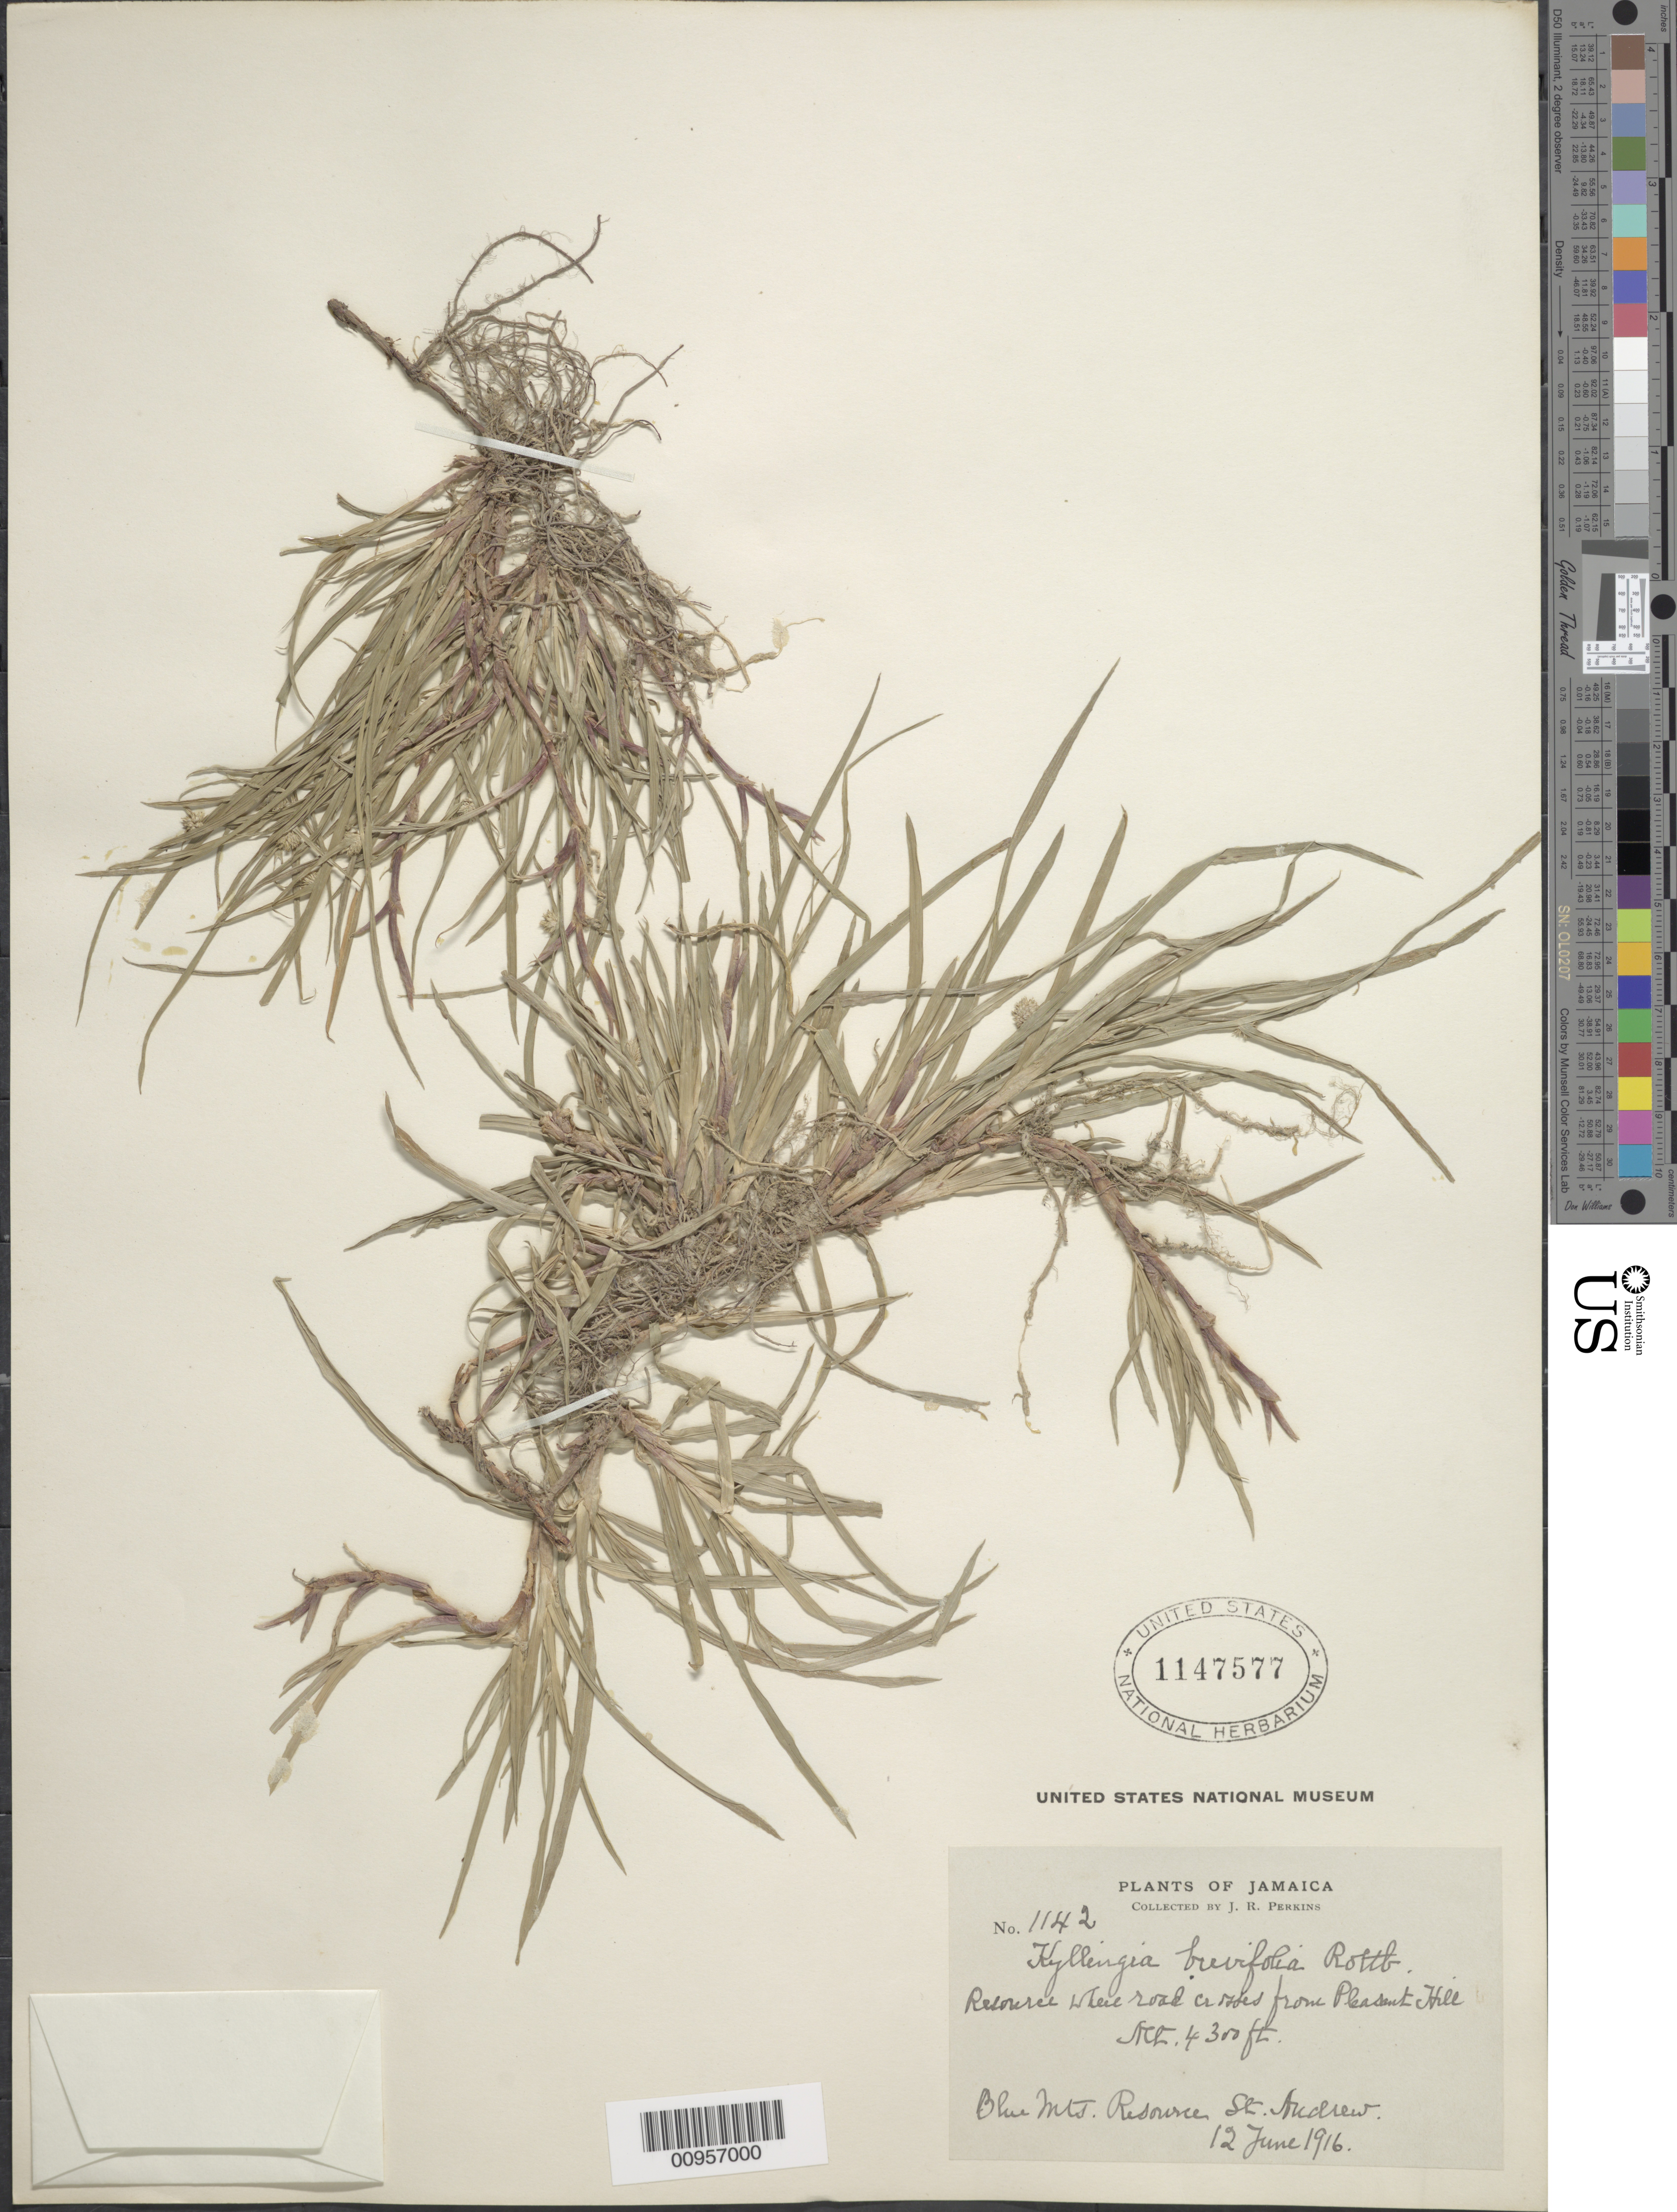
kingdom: Plantae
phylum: Tracheophyta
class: Liliopsida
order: Poales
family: Cyperaceae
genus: Cyperus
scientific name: Cyperus brevifolius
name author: (Rottb.) Hassk.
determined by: Strong, M. T., (US), Smithsonian Institution - National Museum of Natural History (UNITED STATES)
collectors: J. R. Perkins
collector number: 1142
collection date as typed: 12 Jun 1916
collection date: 1916-06-12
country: Jamaica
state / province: Saint Andrew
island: Jamaica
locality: Blue Mountains, Resource where road crosses from Pleasant Hill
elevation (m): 1311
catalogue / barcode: US 1147577